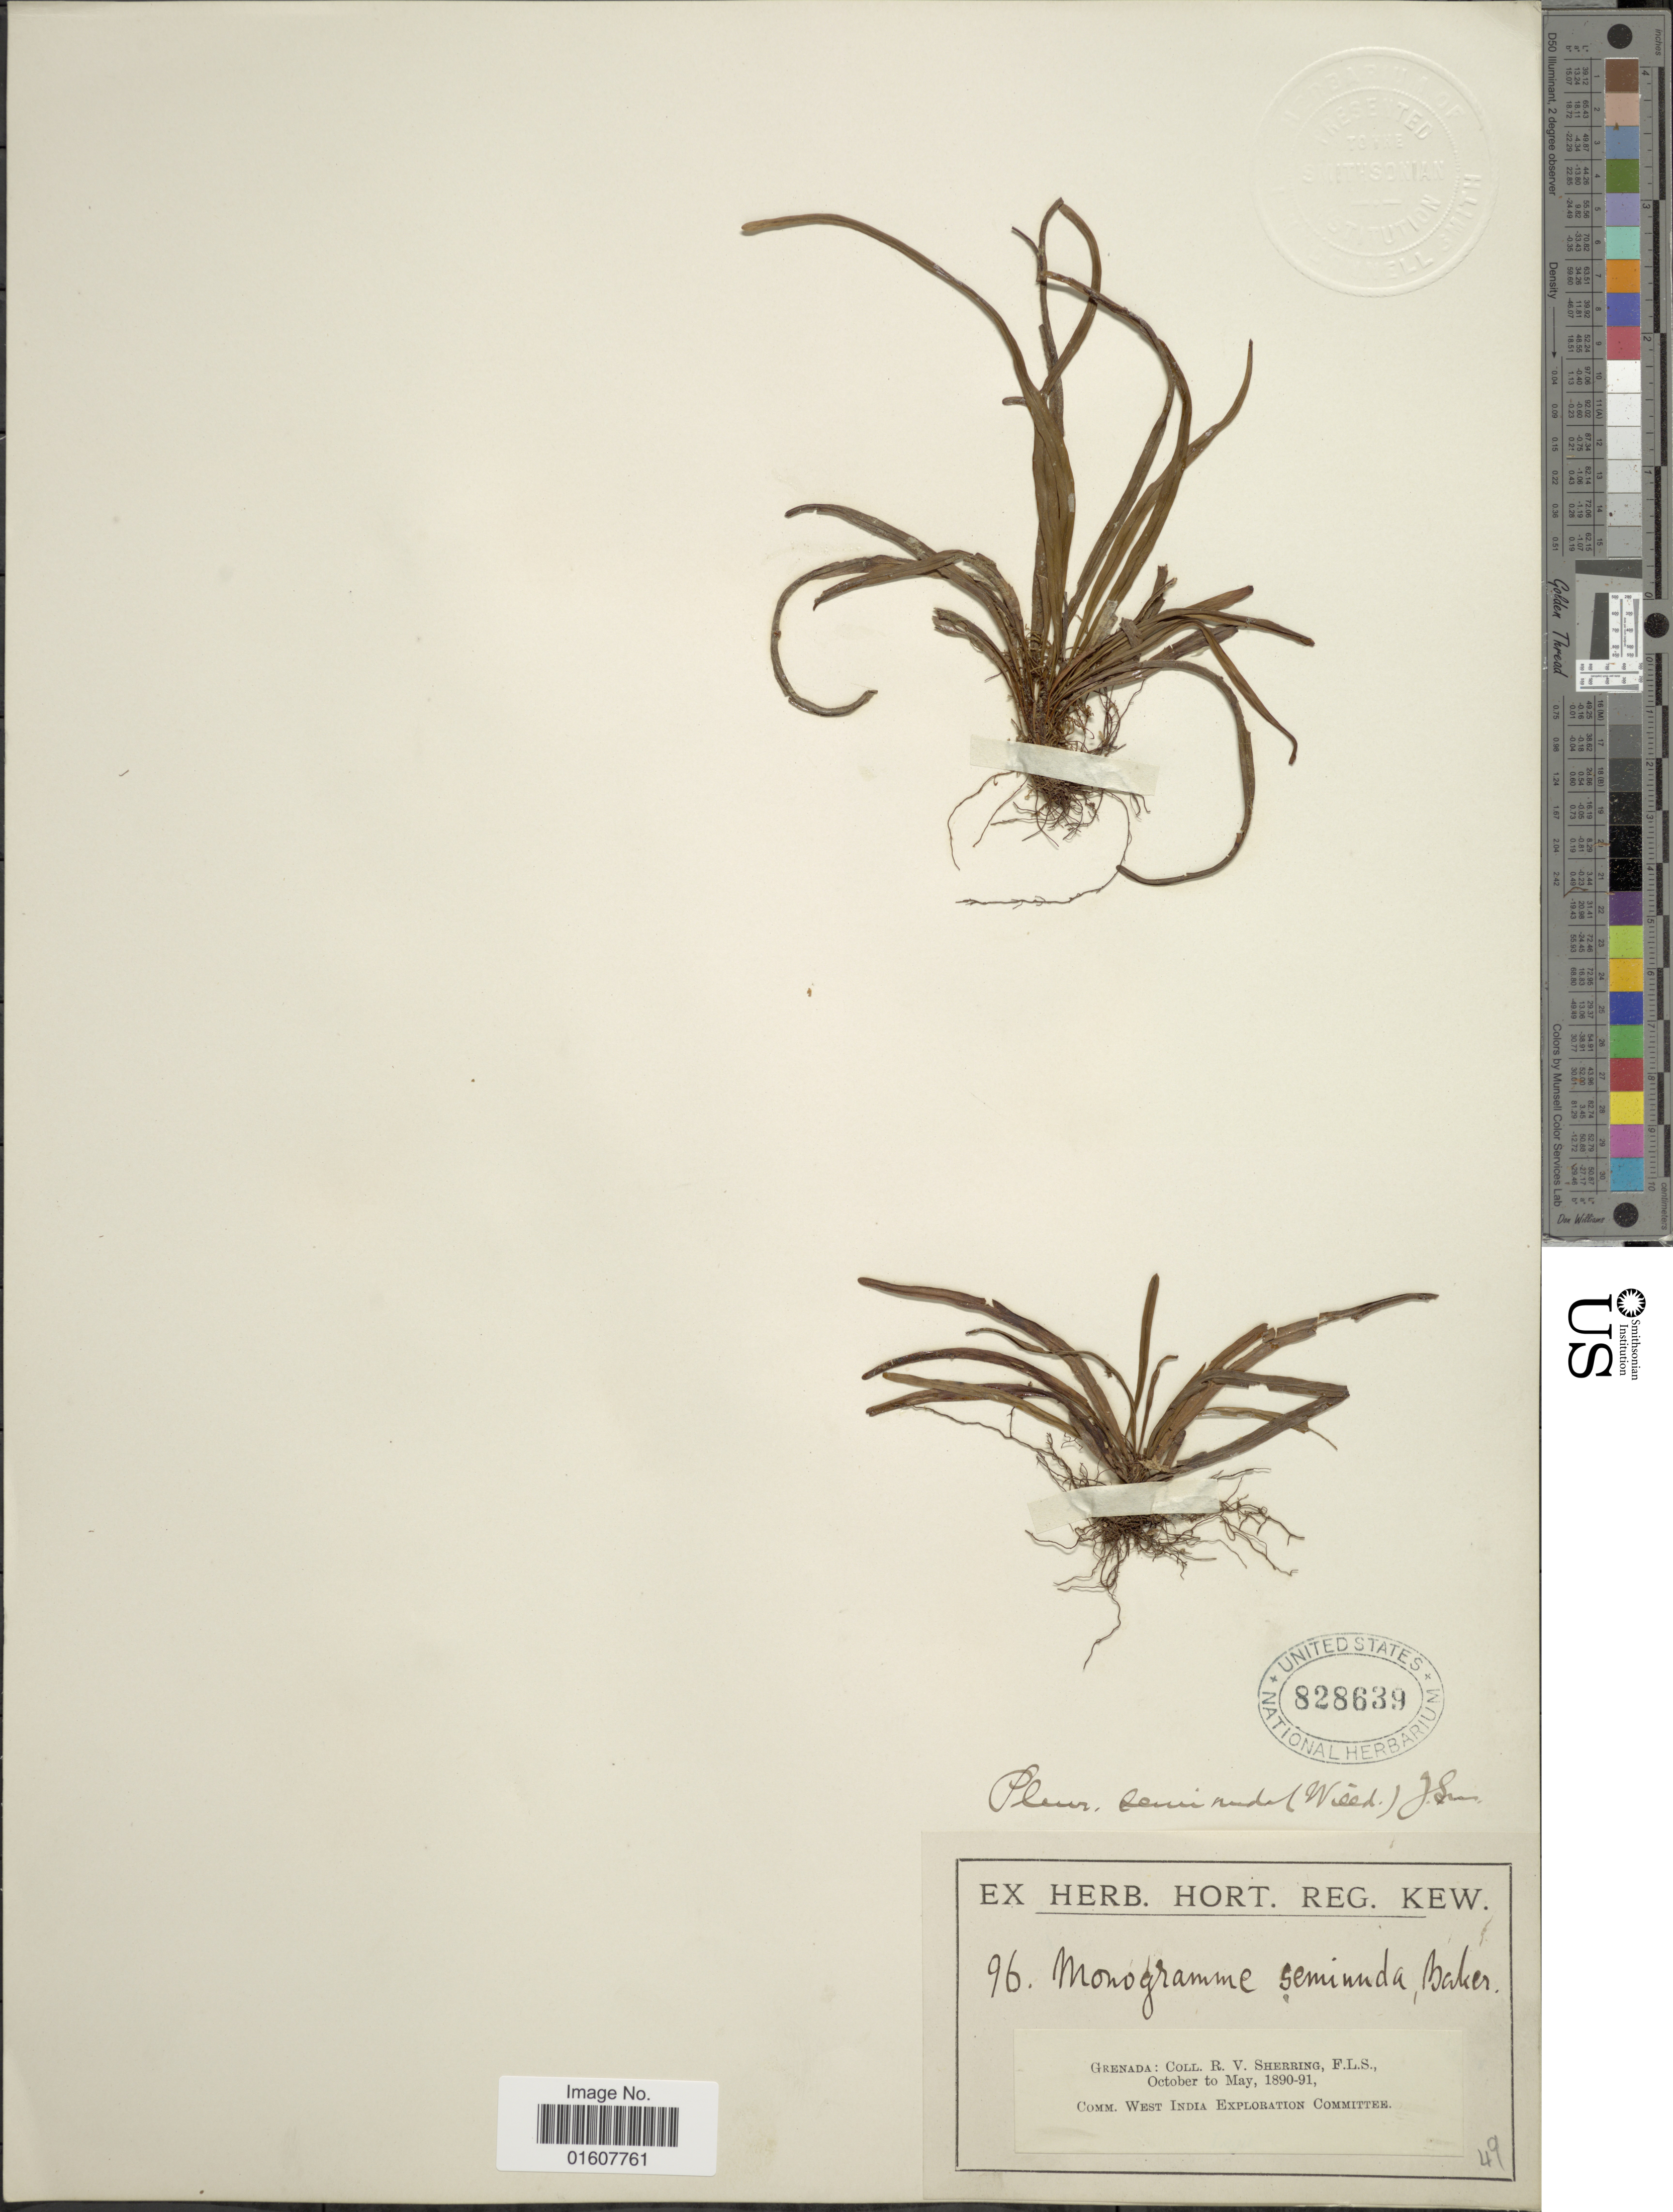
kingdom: Plantae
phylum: Tracheophyta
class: Polypodiopsida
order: Polypodiales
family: Polypodiaceae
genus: Cochlidium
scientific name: Cochlidium seminudum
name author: (Willd.) Maxon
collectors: R. Sherring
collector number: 96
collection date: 1890-10/1891-05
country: Grenada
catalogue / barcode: US 828639